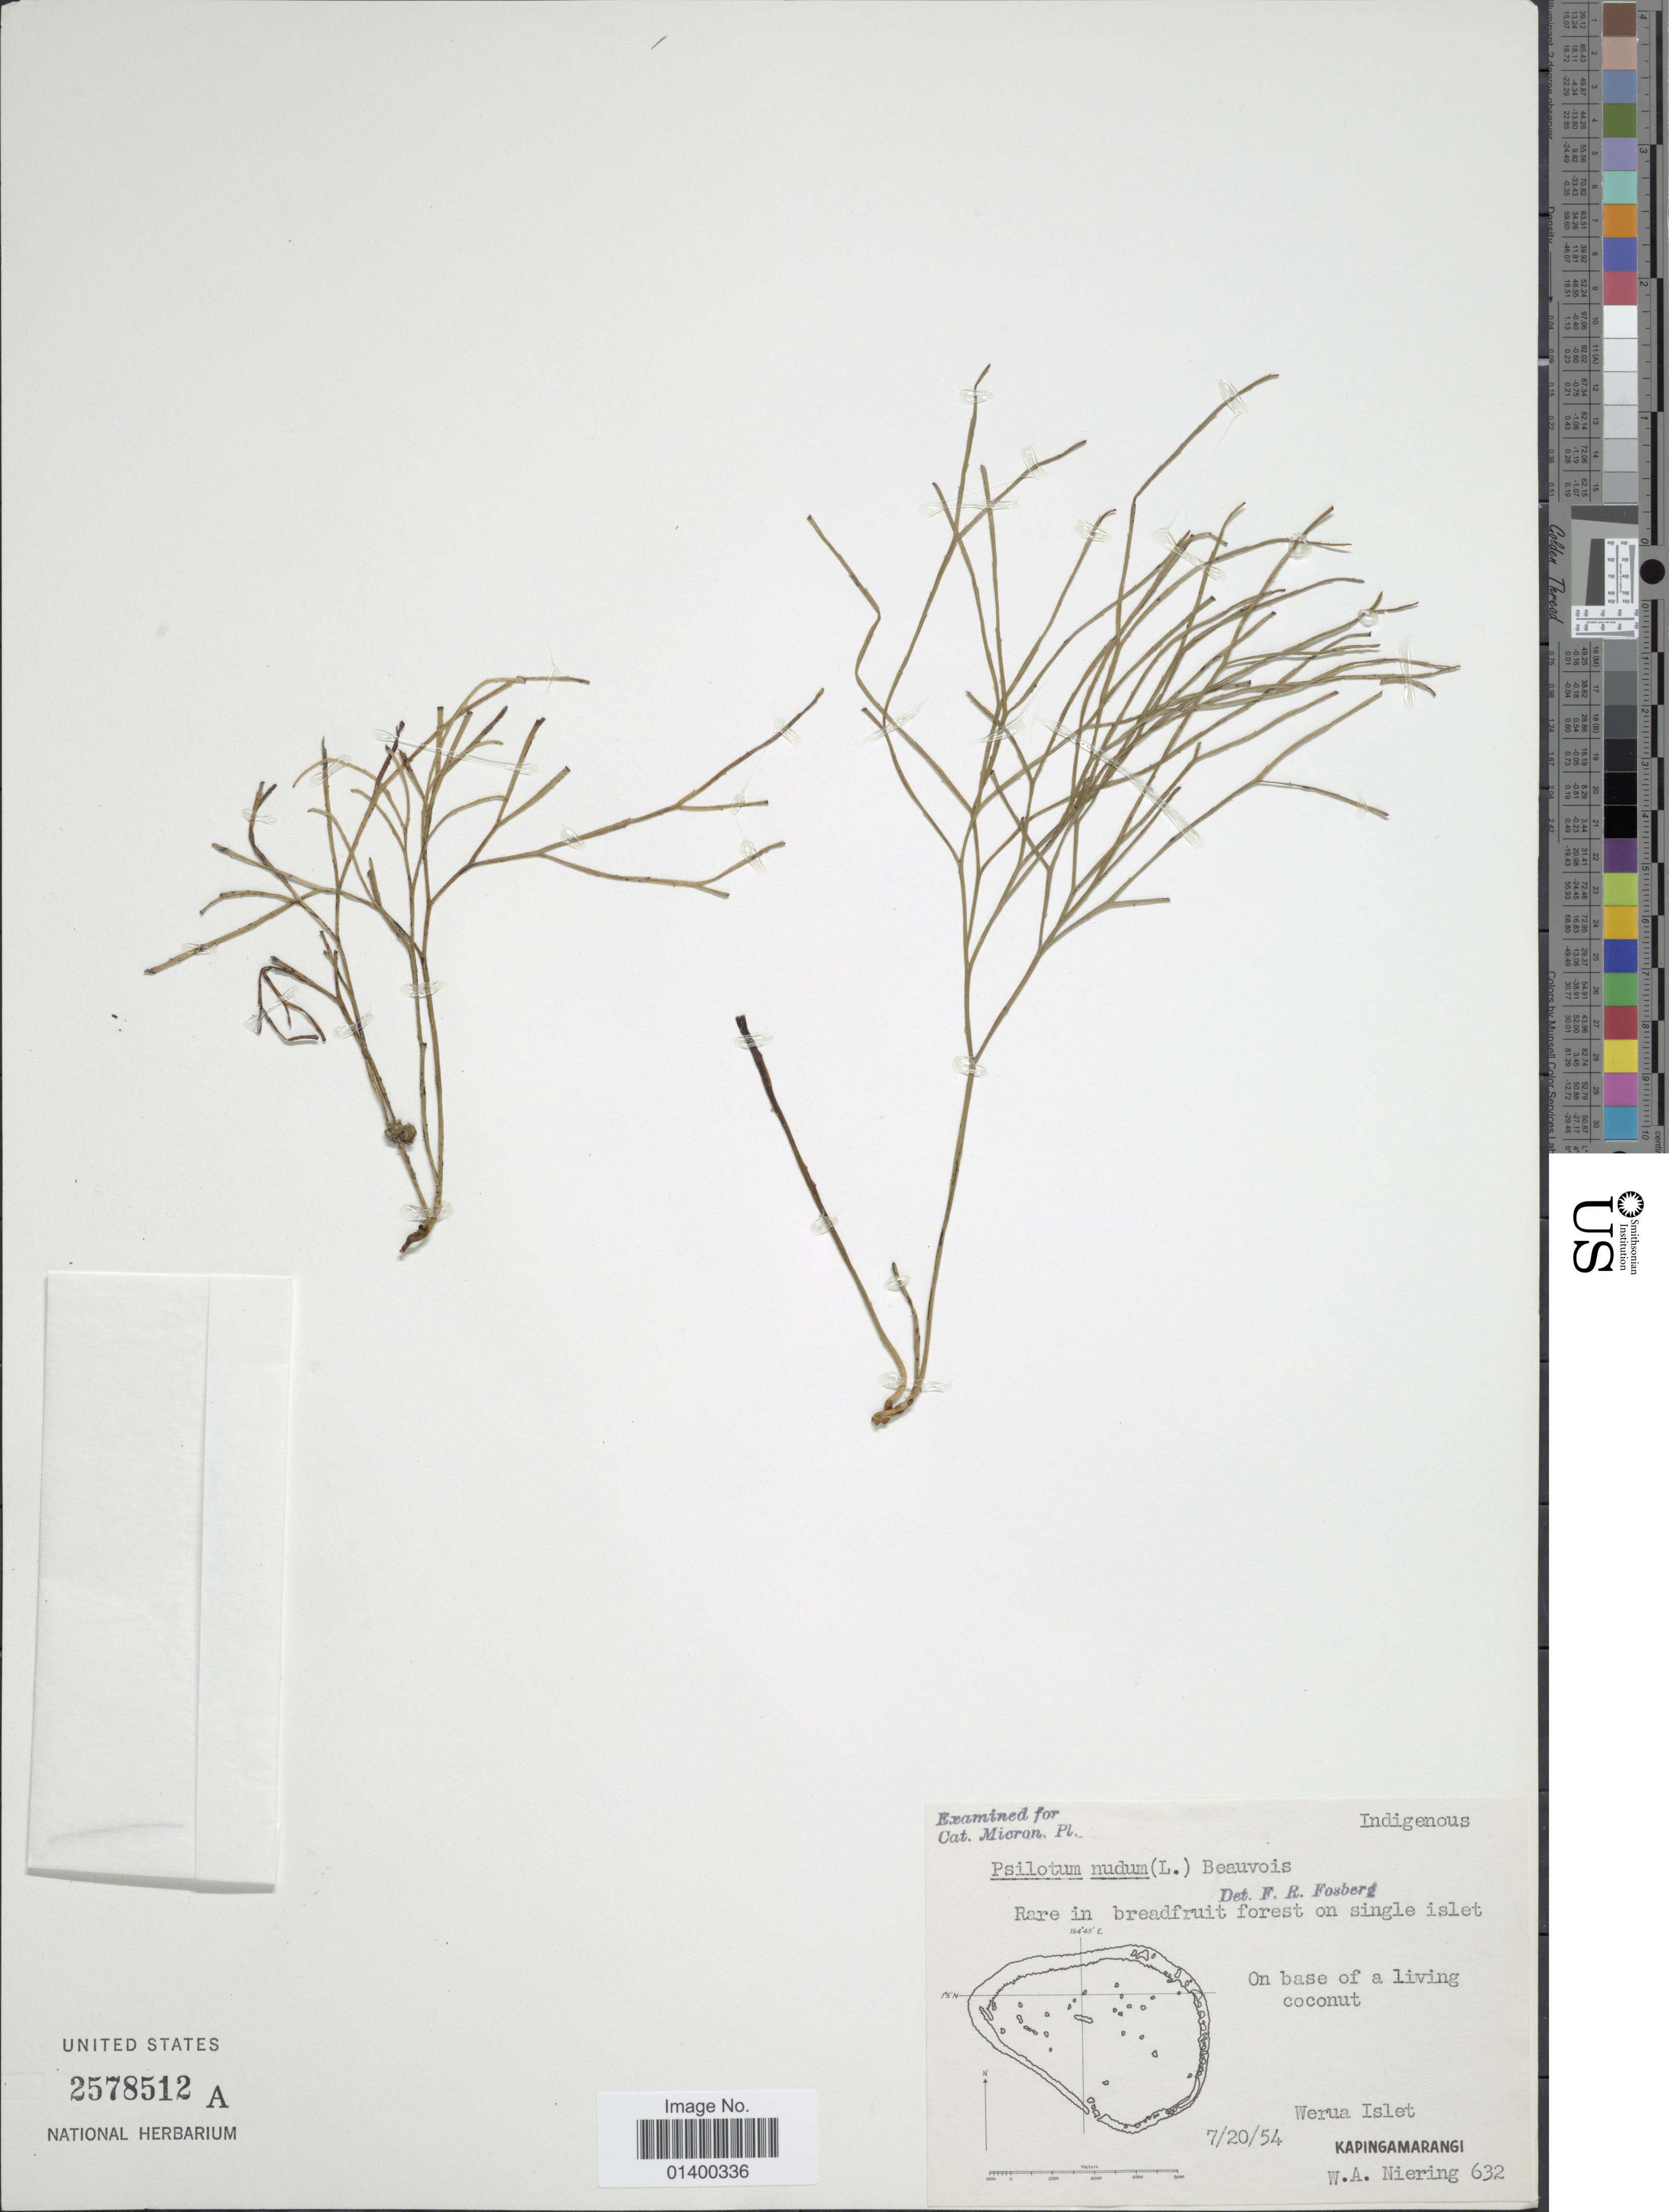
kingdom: Plantae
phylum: Tracheophyta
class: Polypodiopsida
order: Psilotales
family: Psilotaceae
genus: Psilotum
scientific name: Psilotum nudum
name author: (L.) P. Beauv.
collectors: W. Niering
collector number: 632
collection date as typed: Transcribed d/m/y: 20/7/54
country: Micronesia, Federated States of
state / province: Pohnpei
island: Kapingamarangi Atoll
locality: Werua islet, Kapingamarangi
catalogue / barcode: US 2578512A